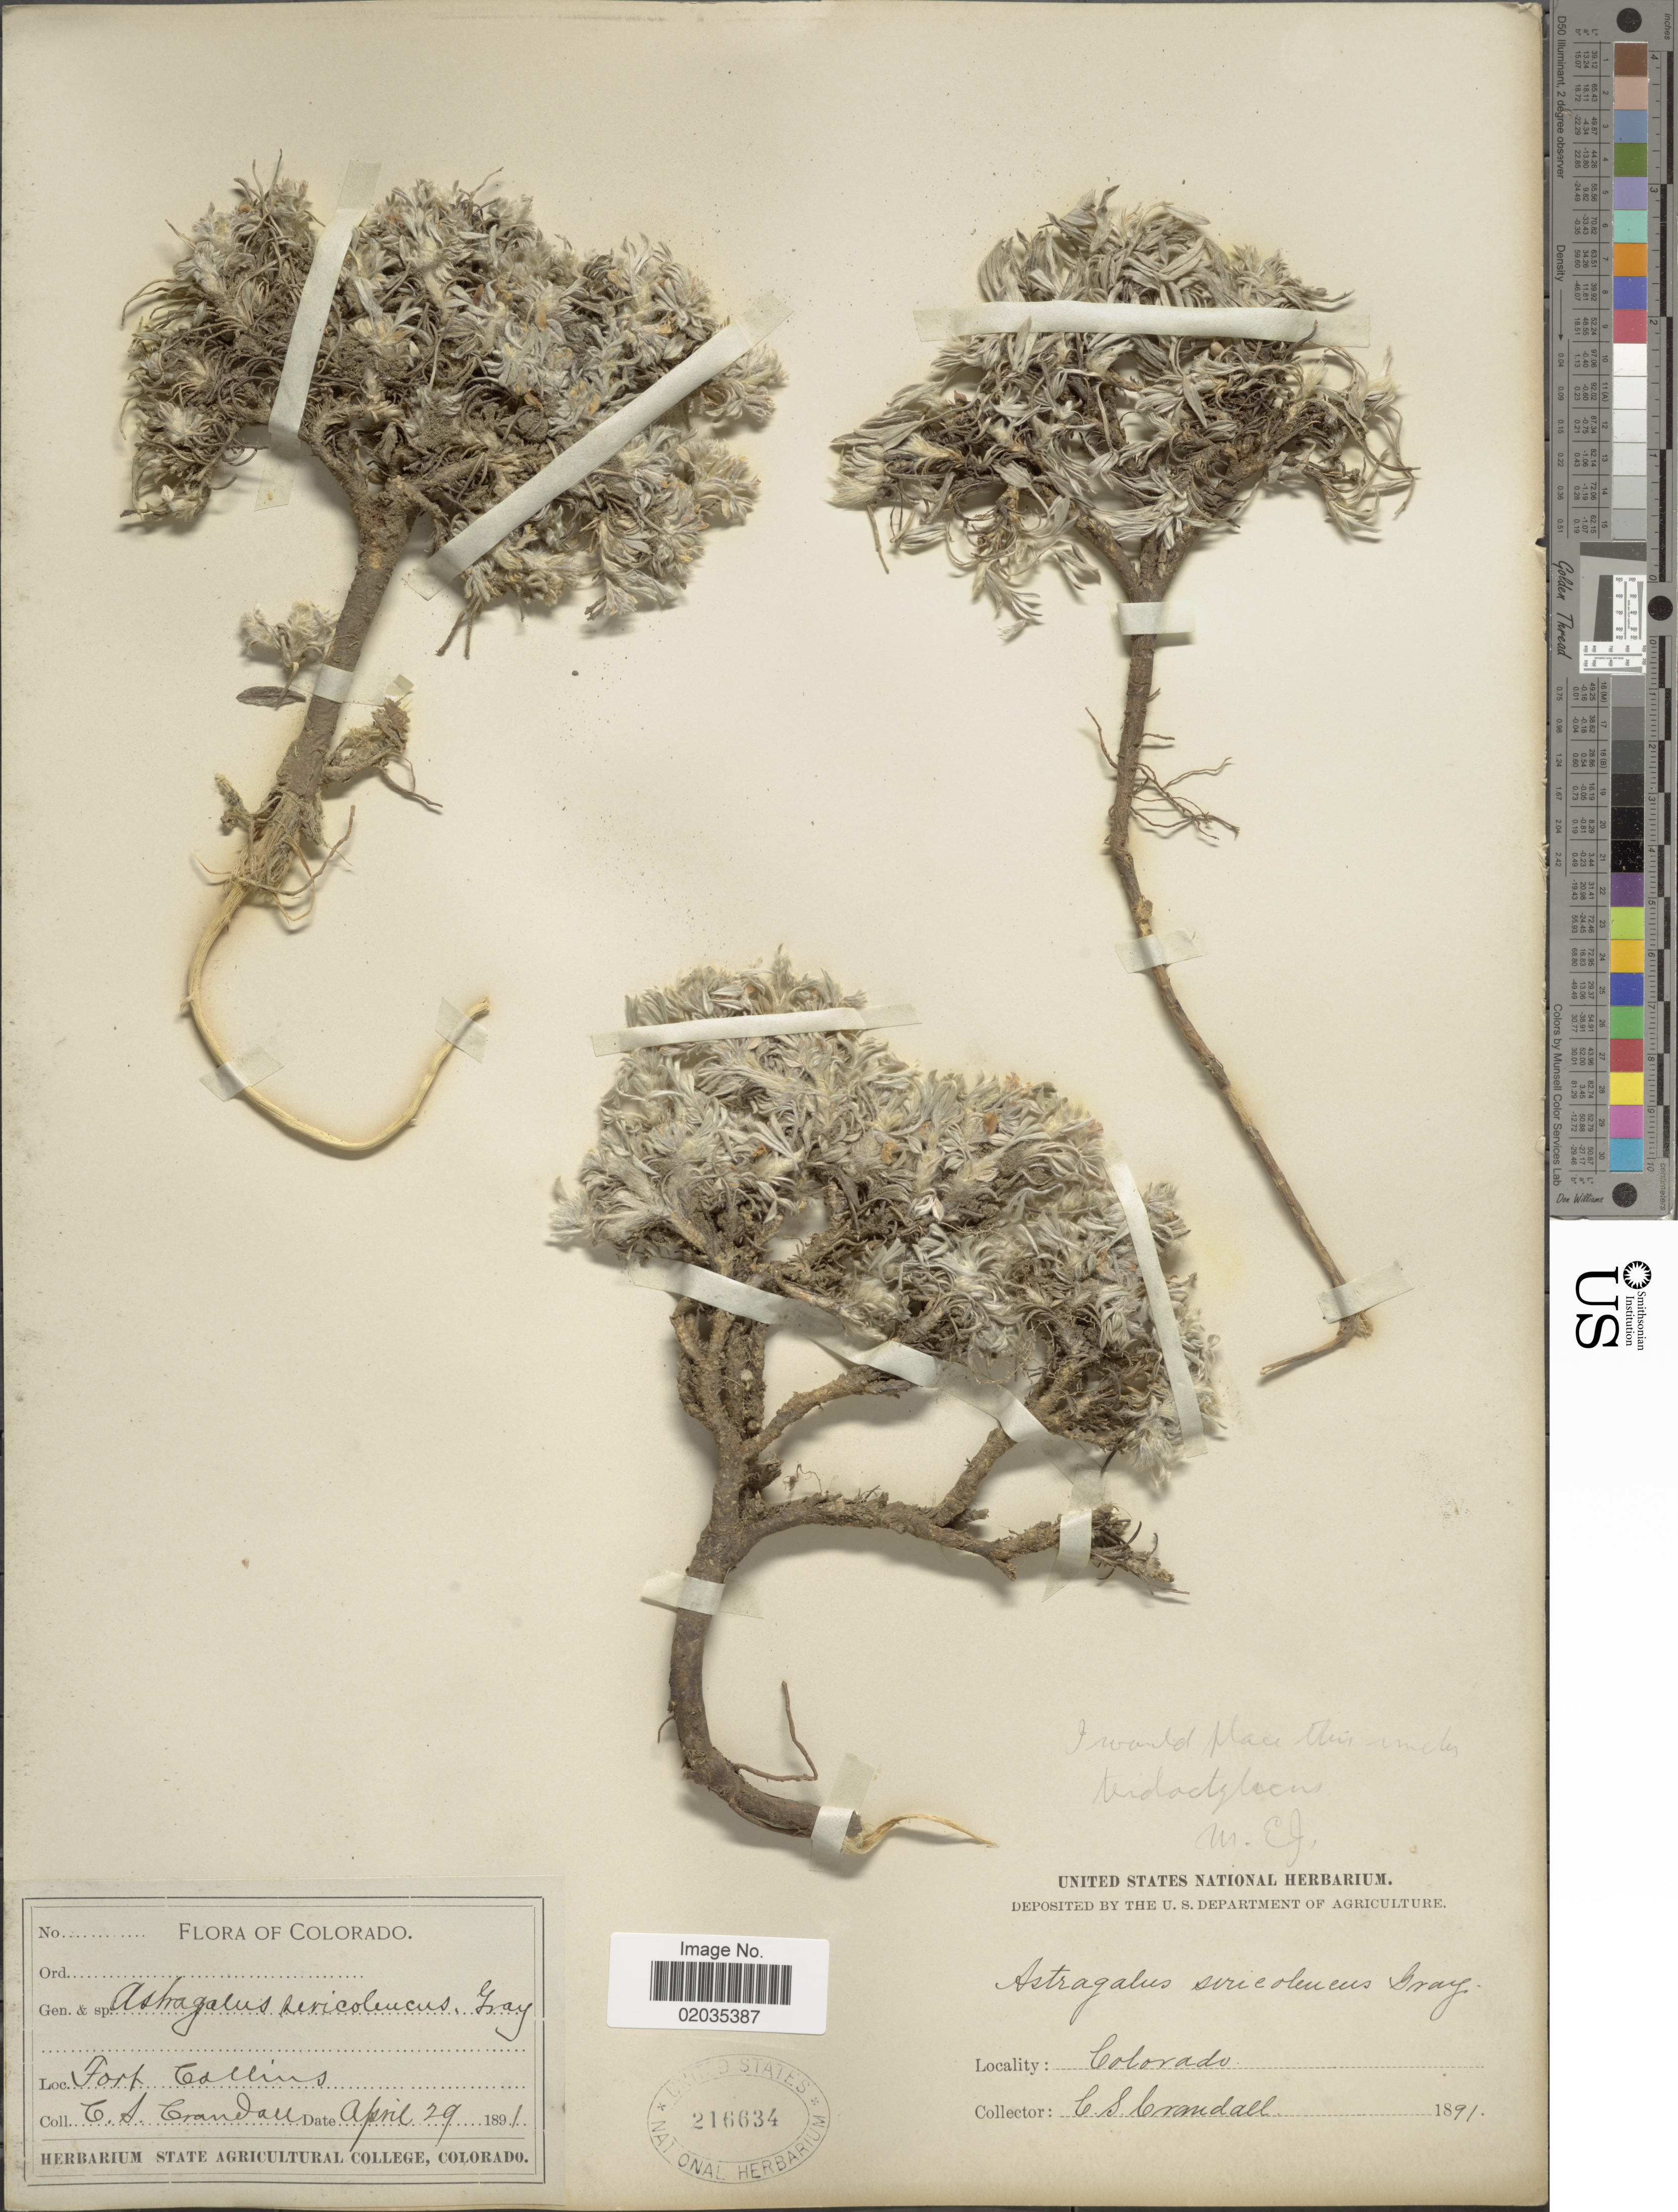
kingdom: Plantae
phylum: Tracheophyta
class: Magnoliopsida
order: Fabales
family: Fabaceae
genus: Astragalus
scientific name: Astragalus tridactylicus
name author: A. Gray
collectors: C. Crandall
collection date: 1891-04-29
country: United States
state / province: Colorado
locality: Fort Collins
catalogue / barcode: US 216634